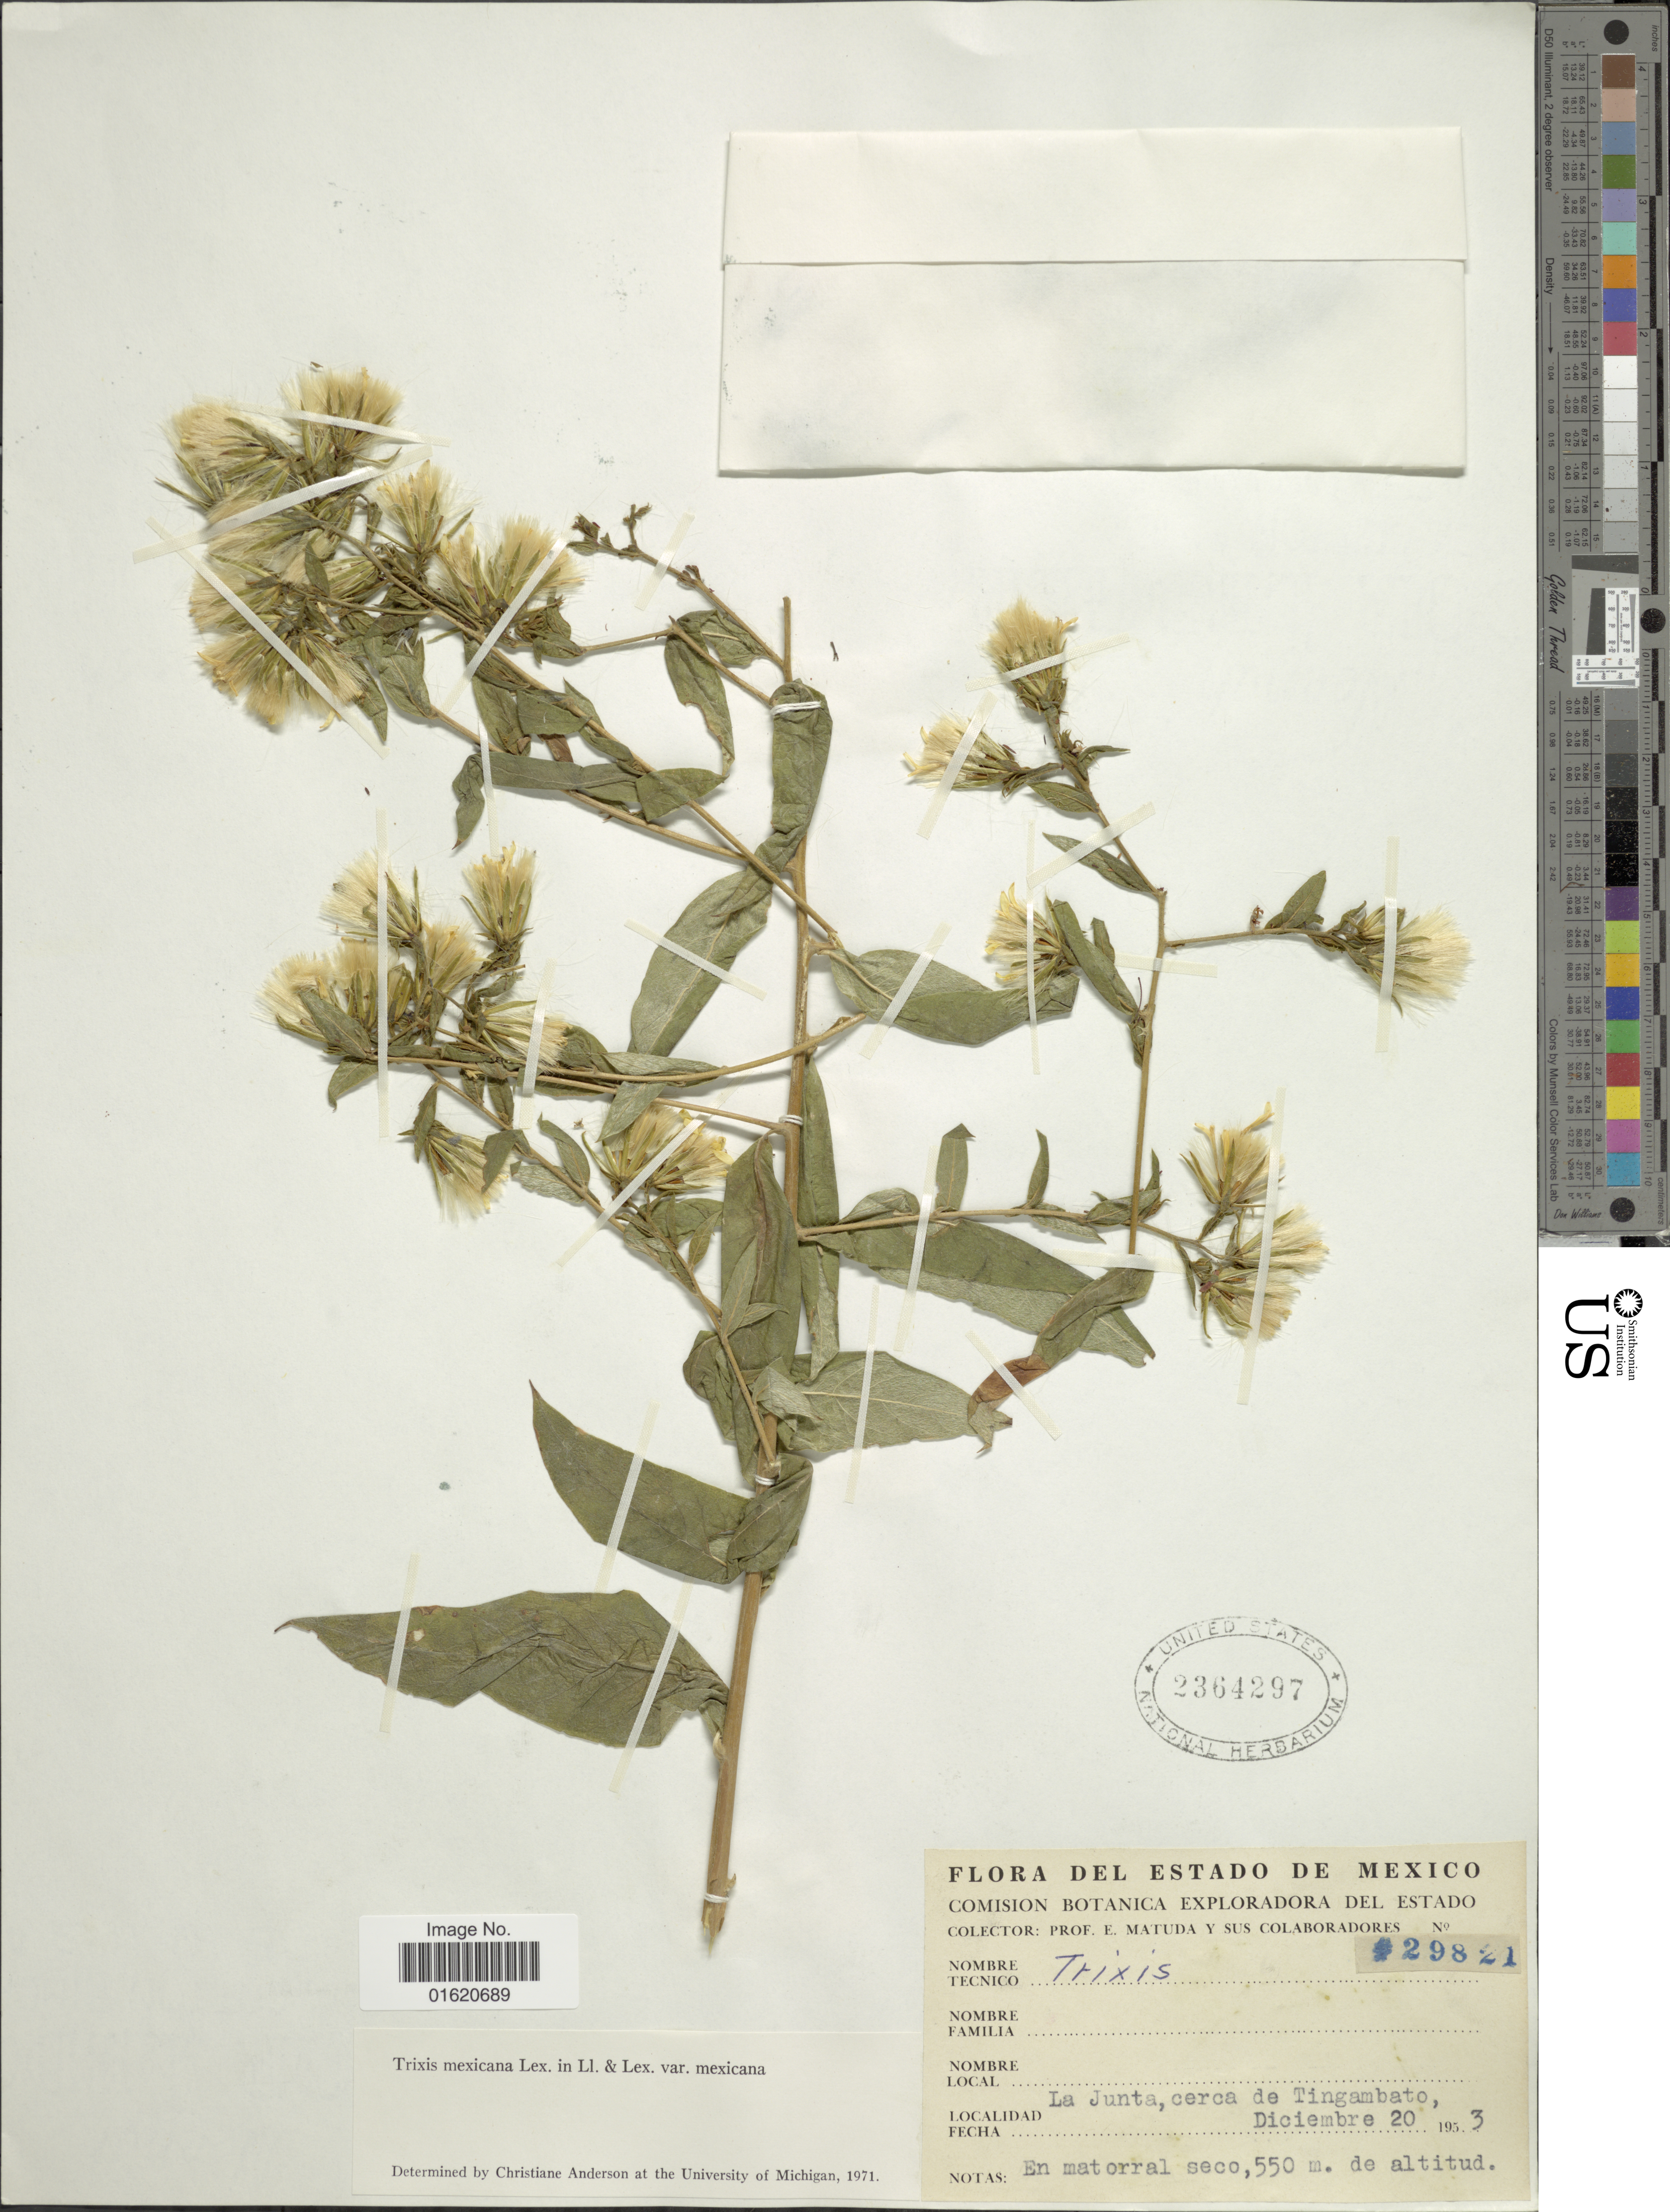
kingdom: Plantae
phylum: Tracheophyta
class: Magnoliopsida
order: Asterales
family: Asteraceae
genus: Trixis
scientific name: Trixis mexicana var. mexicana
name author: Lex.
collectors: E. Matuda & et al.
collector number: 29821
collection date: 1953-12-20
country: Mexico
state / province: México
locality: La Junta cerca de Tingambato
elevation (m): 550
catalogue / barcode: US 2364297